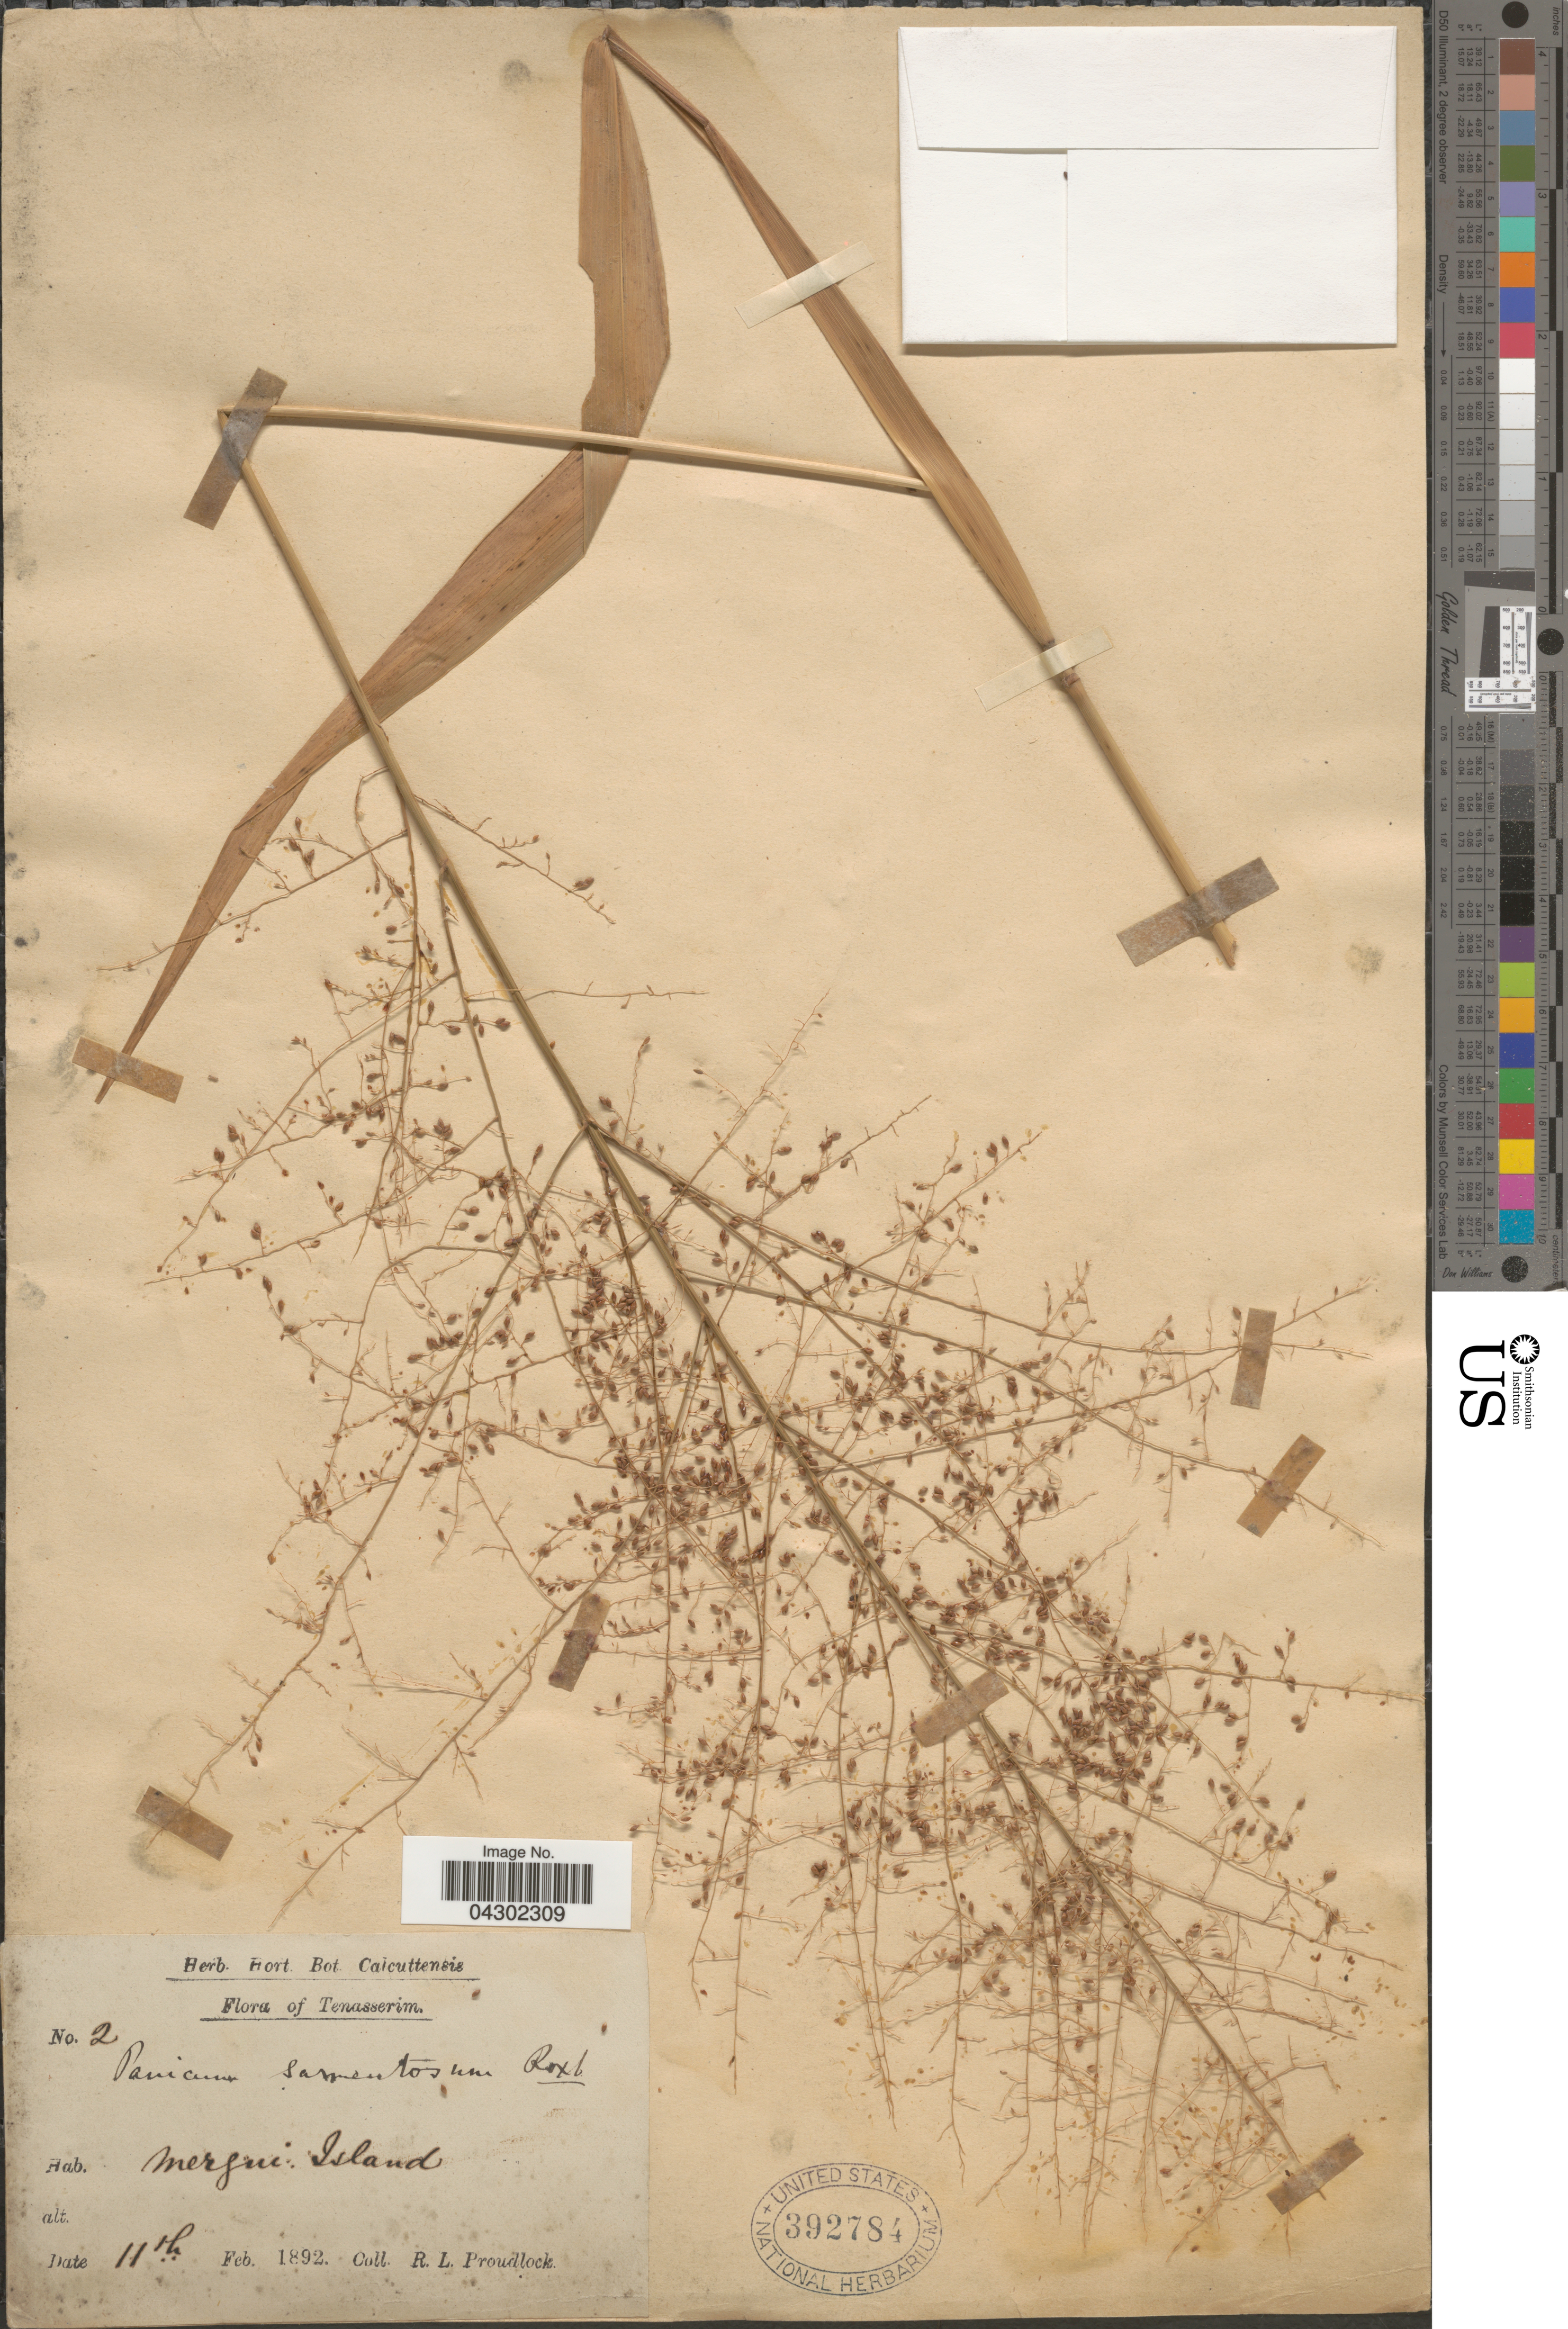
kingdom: Plantae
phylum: Tracheophyta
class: Liliopsida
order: Poales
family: Poaceae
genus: Panicum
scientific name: Panicum sarmentosum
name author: Roxb.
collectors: R. Proudlock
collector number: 2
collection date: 1892-02-11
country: Myanmar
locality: Tenasserim. Mergui Island.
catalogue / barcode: US 392784